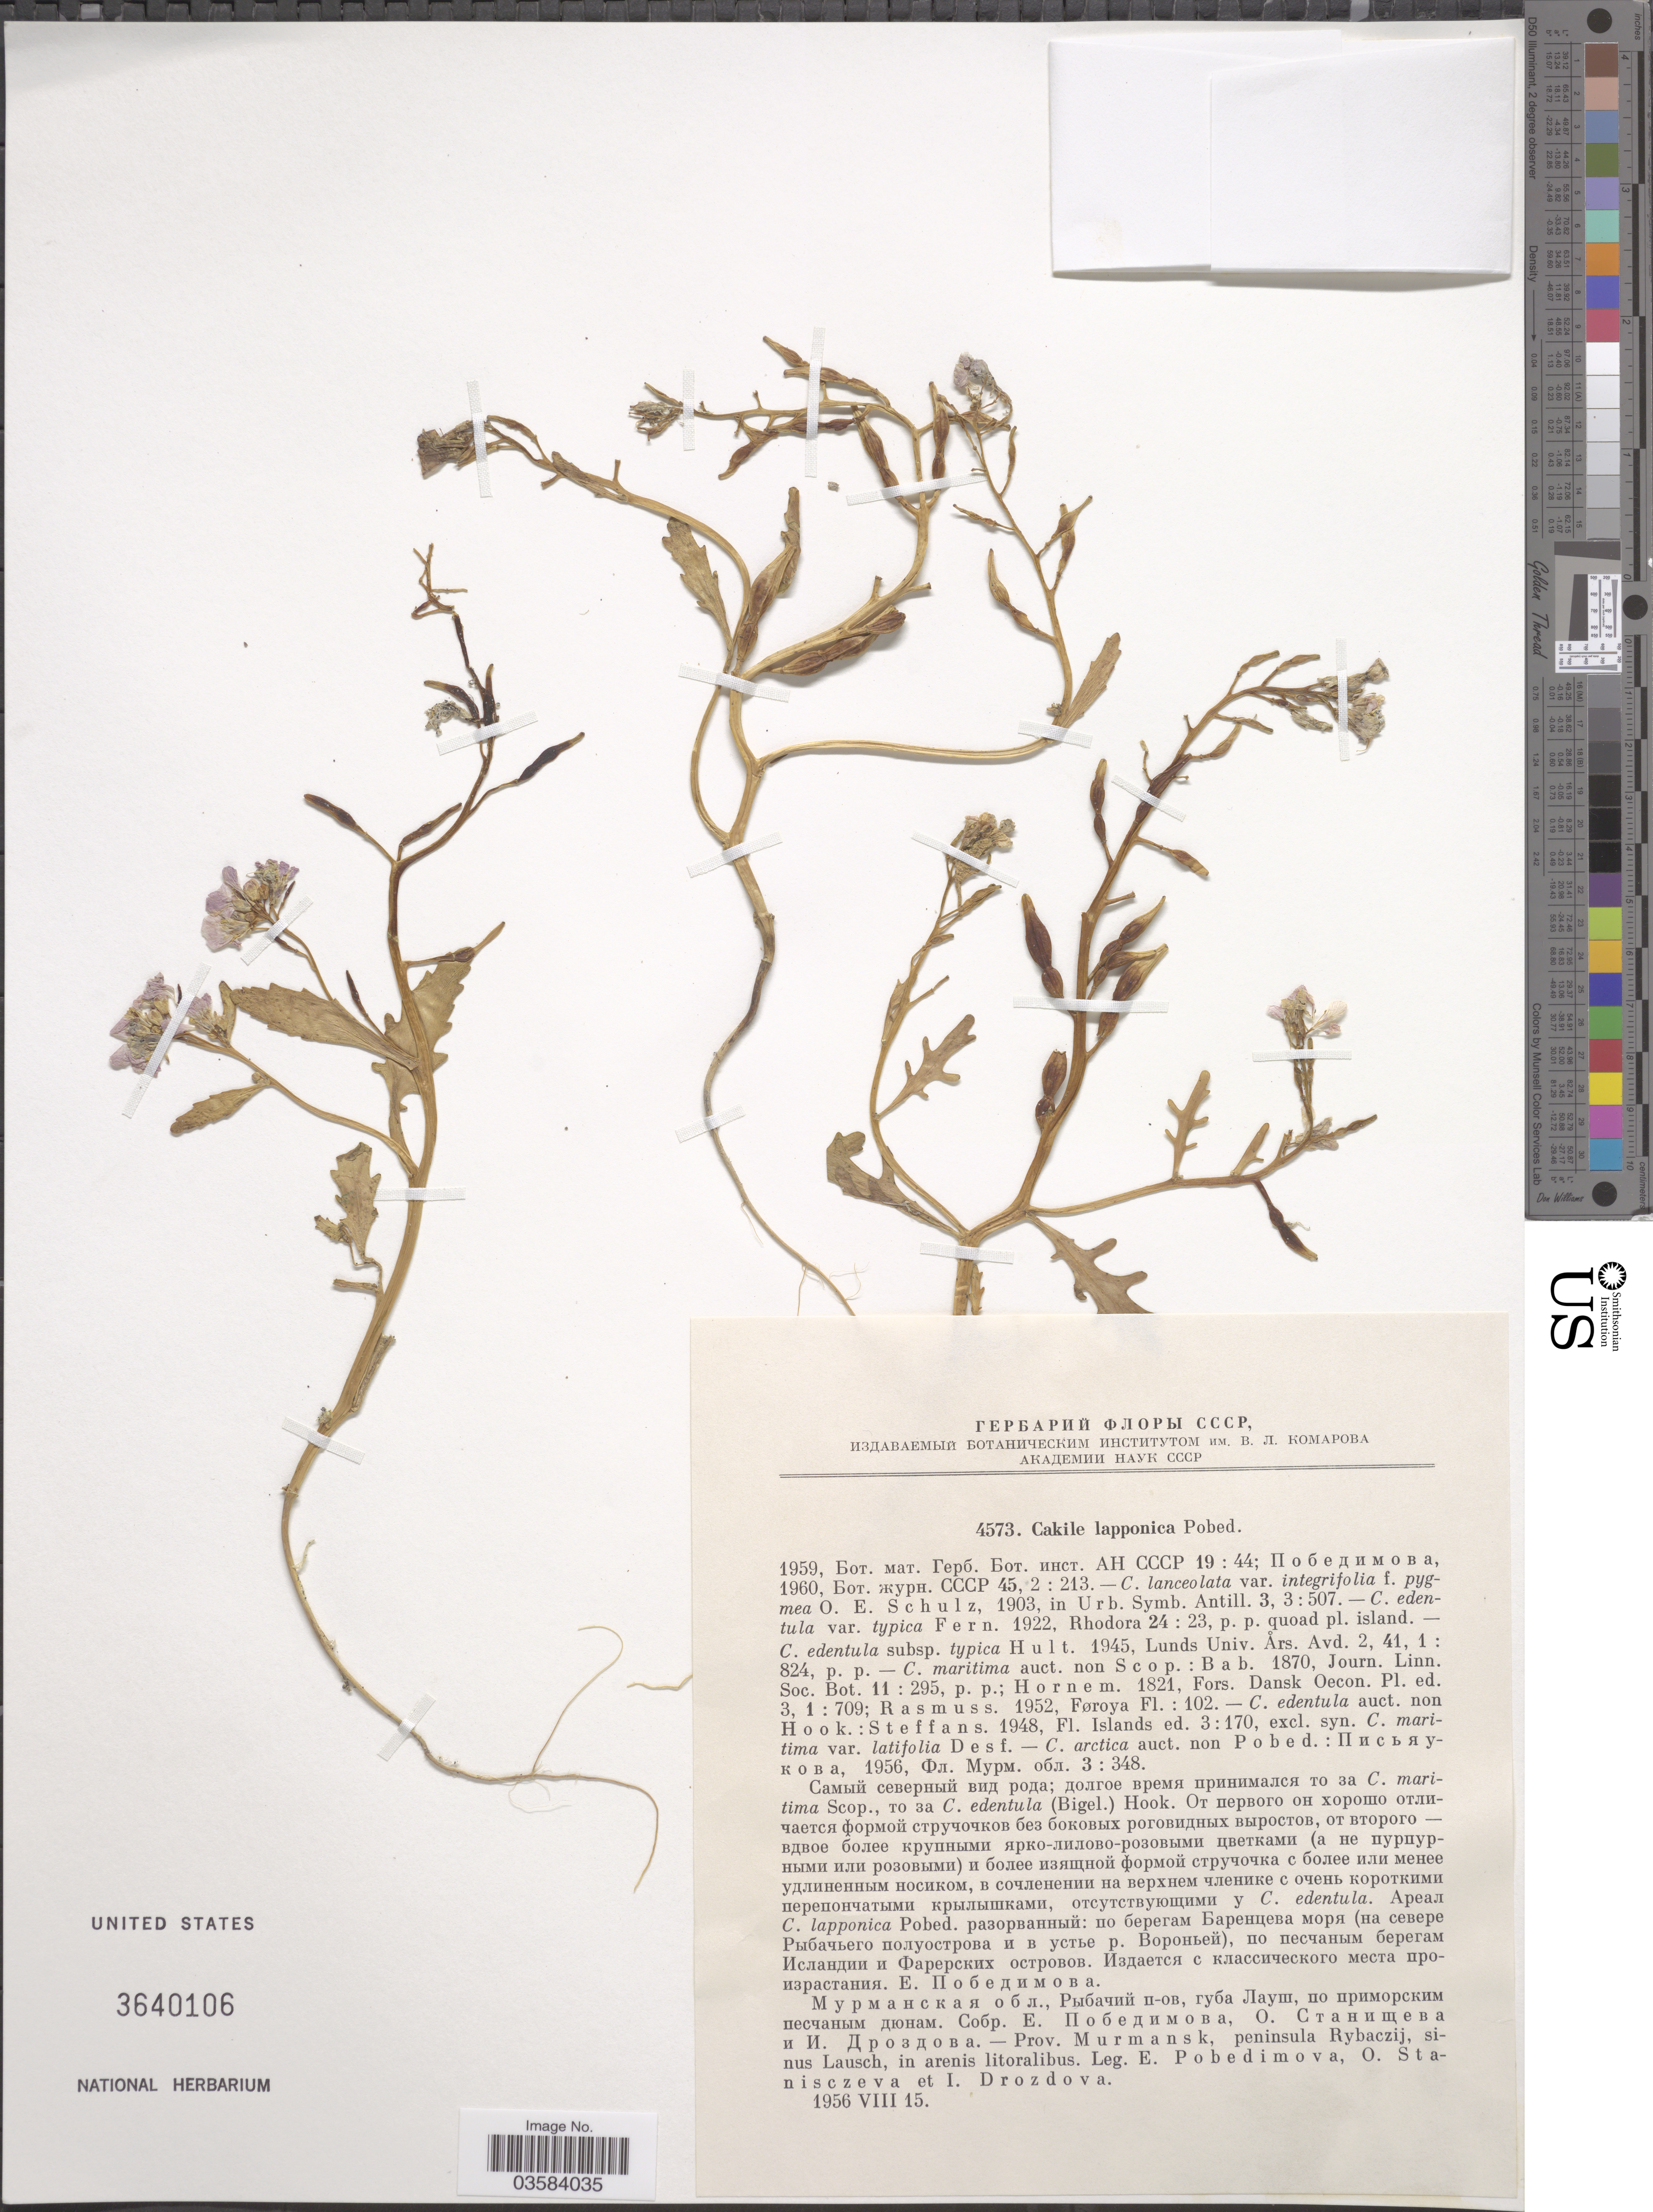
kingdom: Plantae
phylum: Tracheophyta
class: Magnoliopsida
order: Brassicales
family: Brassicaceae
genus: Cakile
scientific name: Cakile lapponica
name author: Pobed.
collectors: E. Pobedimova, O. Stanisczeva & I. Drozdova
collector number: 4573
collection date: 1956-08-15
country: Russian Federation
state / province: Murmansk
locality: Peninsula Rybaczij, sinus Lausch, in arenis litoralibus.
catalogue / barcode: US 3640106